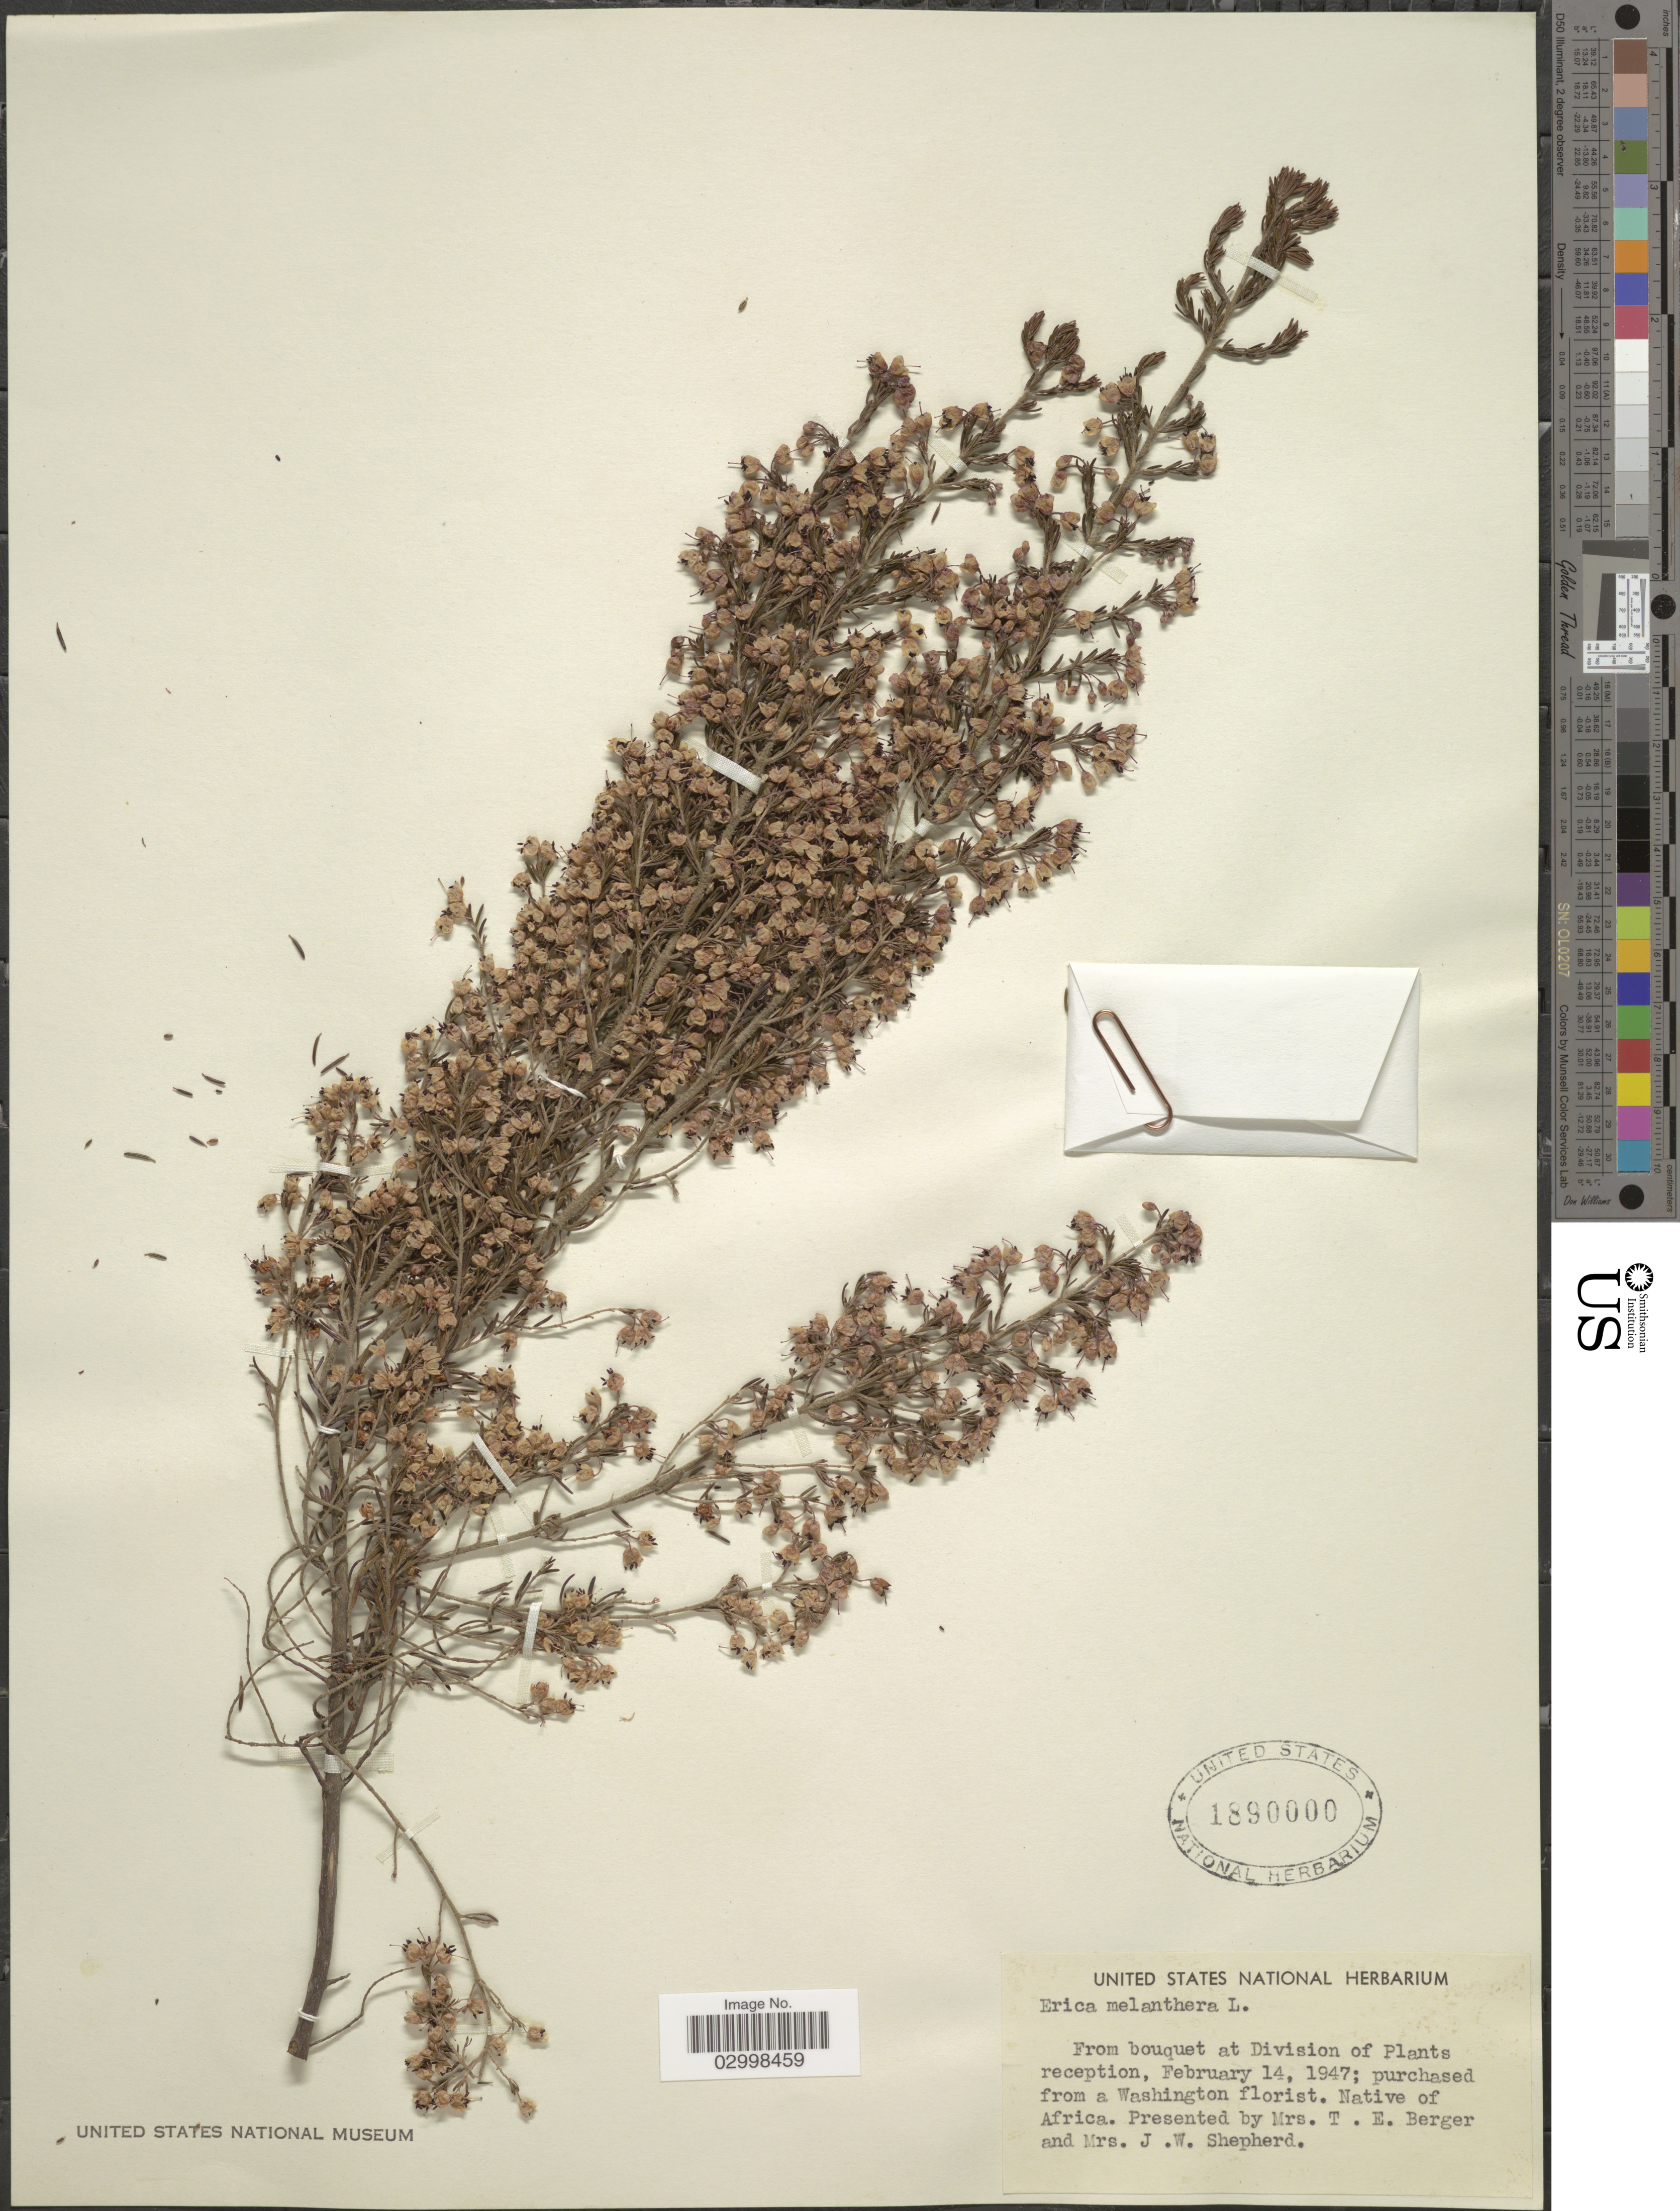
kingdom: Plantae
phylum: Tracheophyta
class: Magnoliopsida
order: Ericales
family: Ericaceae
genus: Erica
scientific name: Erica melanthera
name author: L.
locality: From bouquet at Division of Plants reception, purchased from a Washington florist. [unsure placement]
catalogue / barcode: US 1890000